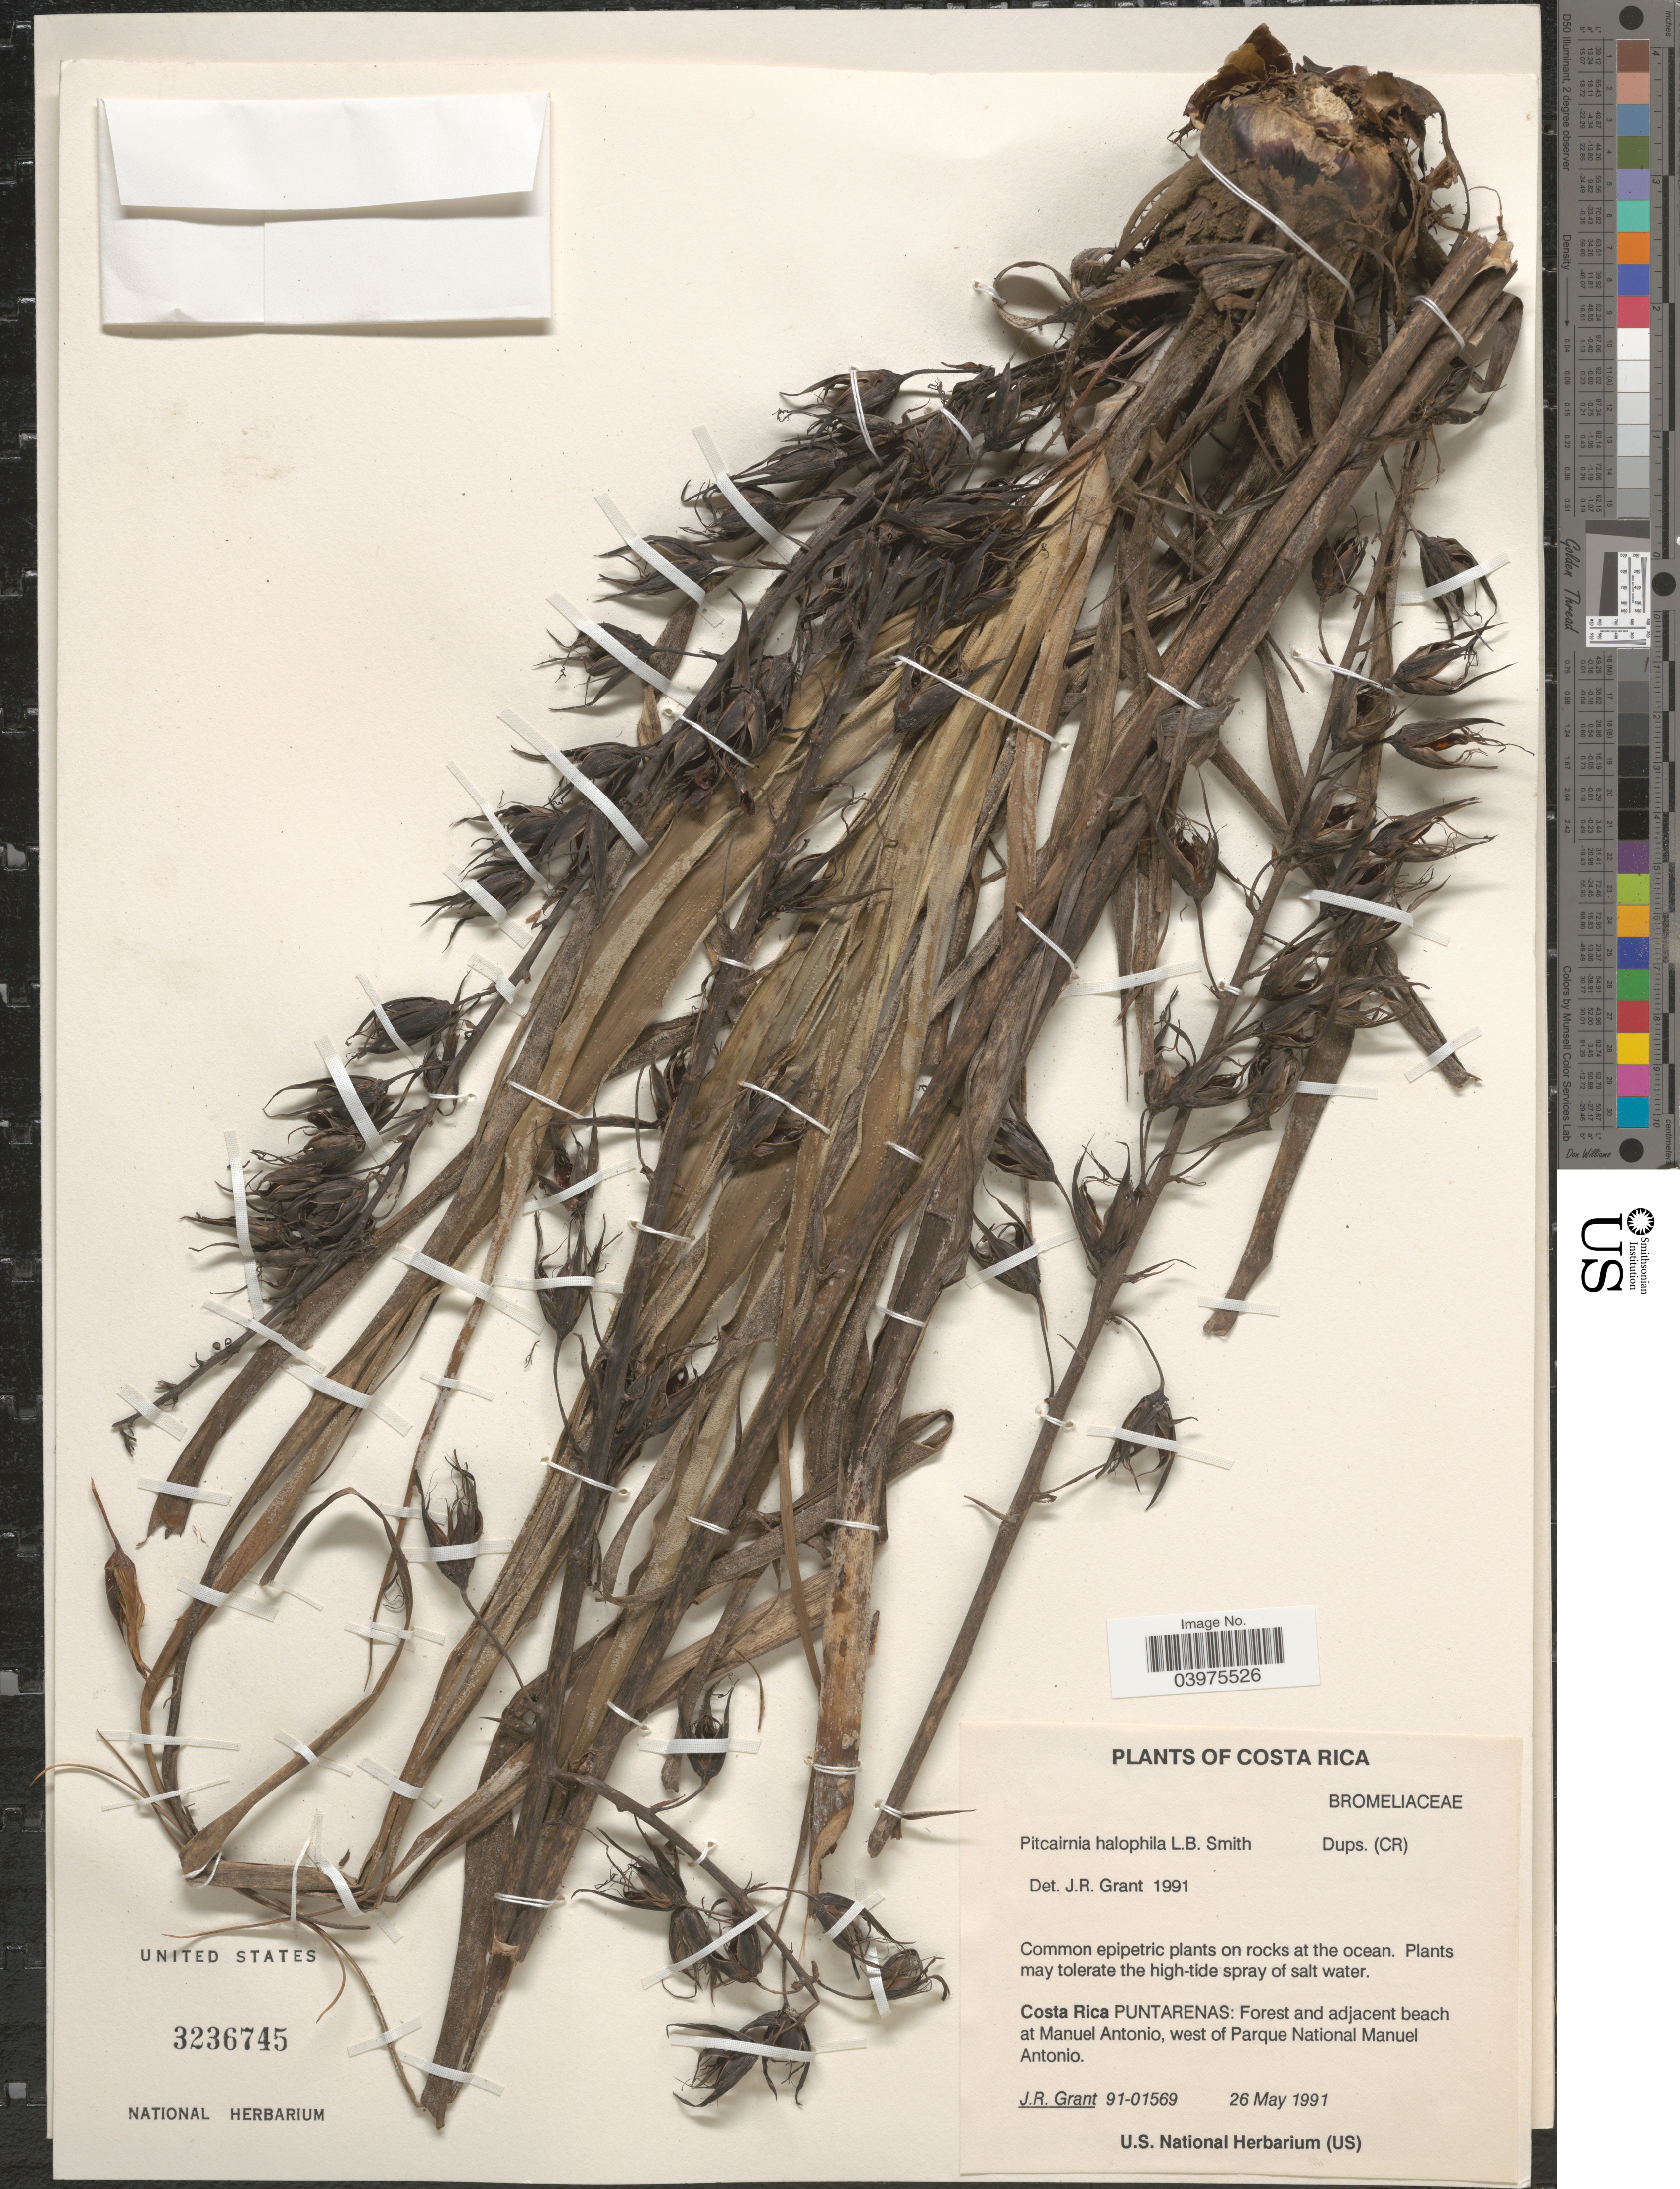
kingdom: Plantae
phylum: Tracheophyta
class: Liliopsida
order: Poales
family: Bromeliaceae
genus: Pitcairnia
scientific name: Pitcairnia halophila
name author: L.B. Sm.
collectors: J. Grant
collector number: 91-01569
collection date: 1991-05-26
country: Costa Rica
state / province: Puntarenas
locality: Forest and adjacent beach at Manuel Antonio, west of Parque Nacional Manuel Antonio.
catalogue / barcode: US 3236745